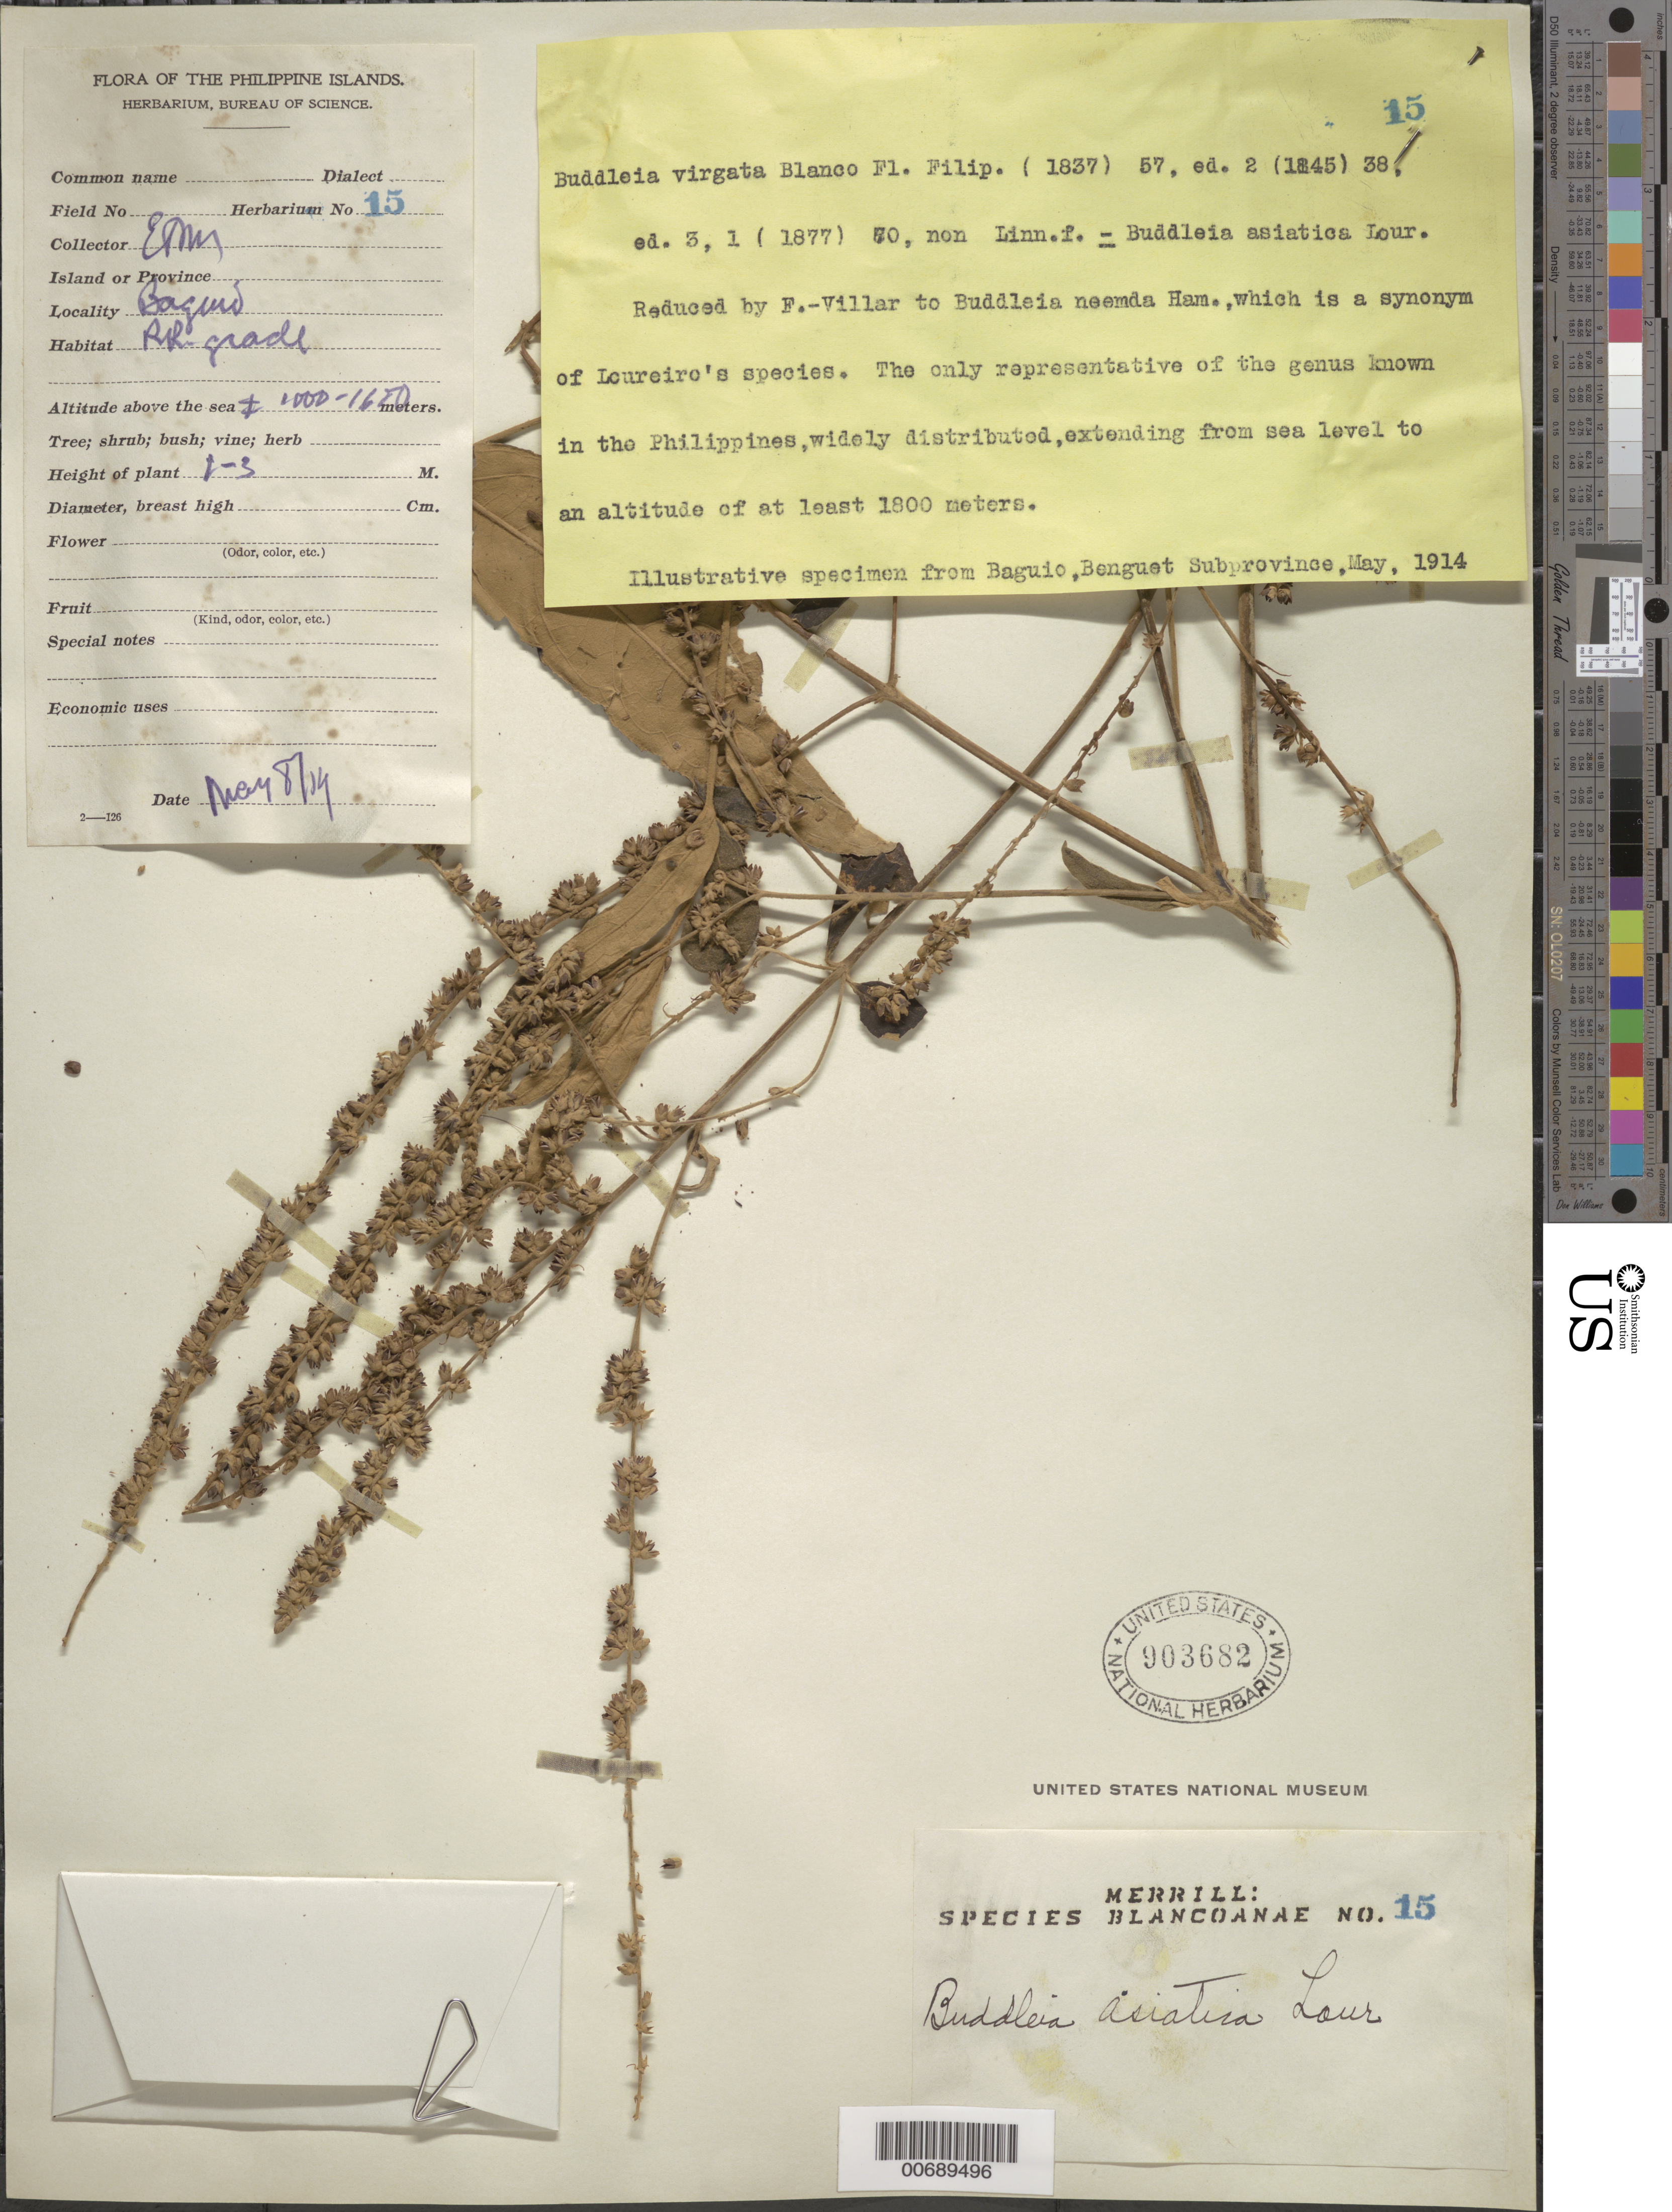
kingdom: Plantae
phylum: Tracheophyta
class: Magnoliopsida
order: Lamiales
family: Scrophulariaceae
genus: Buddleja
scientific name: Buddleja asiatica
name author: Lour.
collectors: E. D. Merrill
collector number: Sp. Blancoan. 0015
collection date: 1914-05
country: Philippines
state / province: Cordillera (Administrative Region)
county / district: Benguet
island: Luzon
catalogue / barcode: US 903682